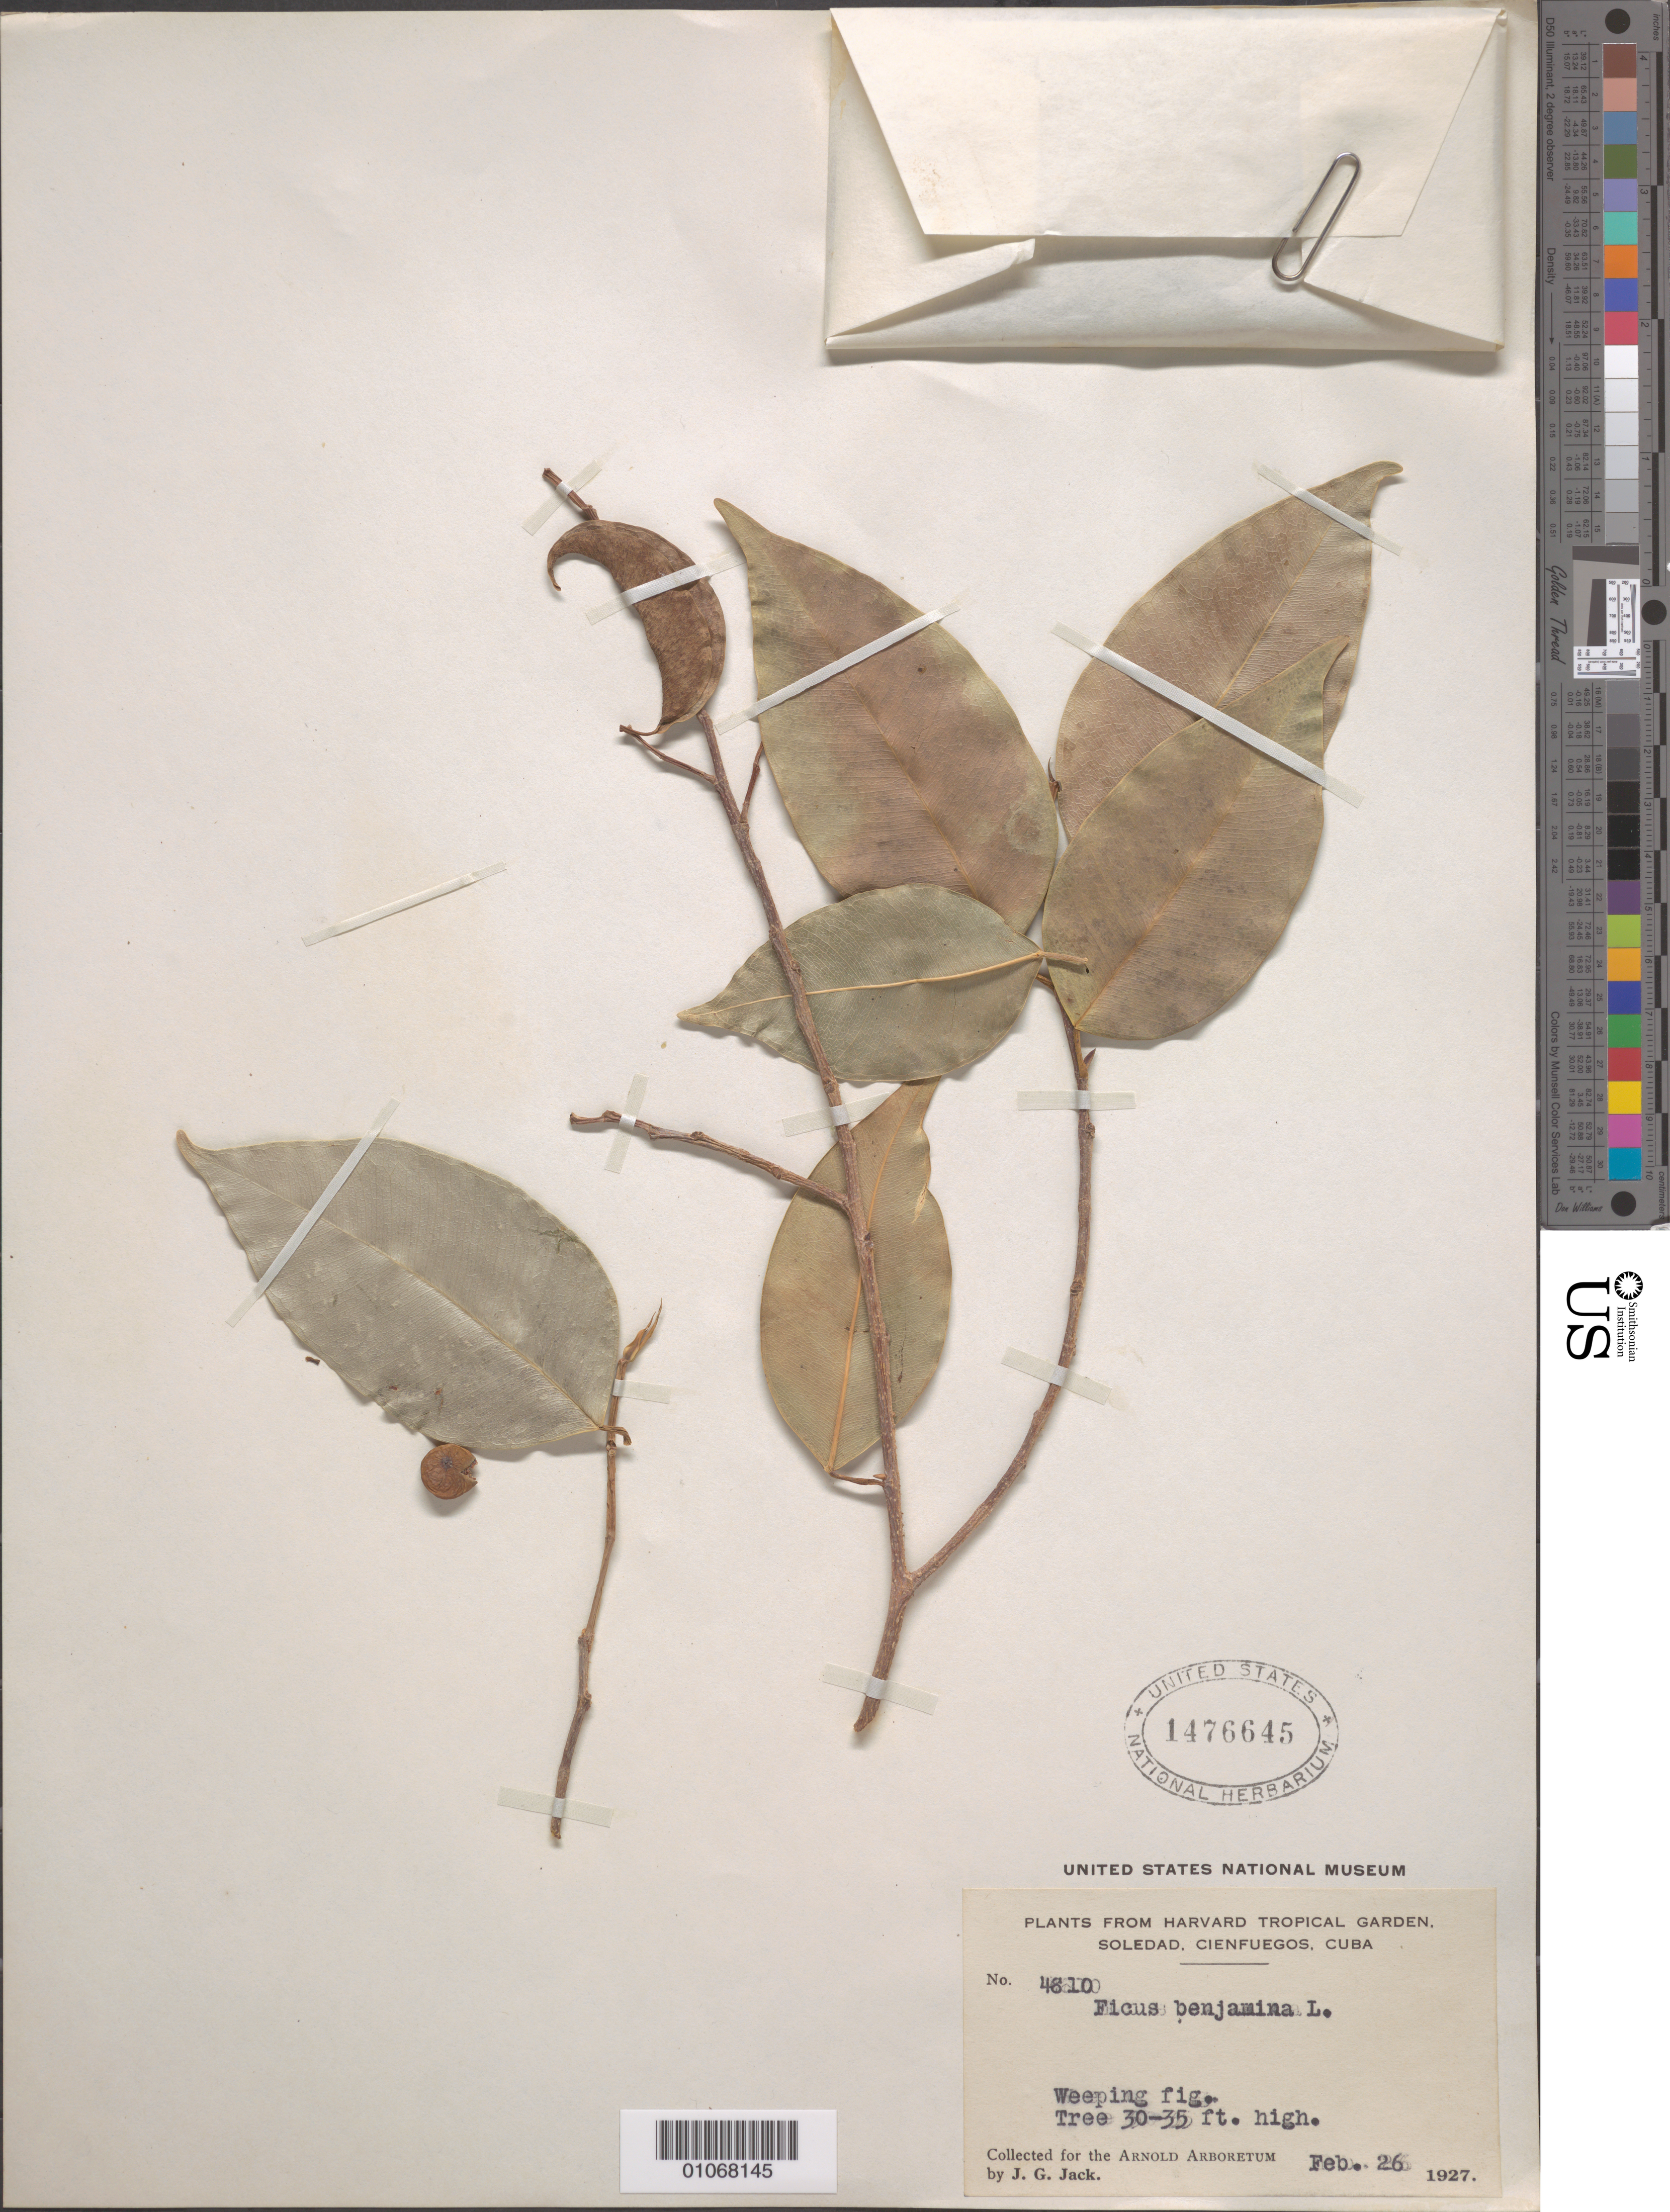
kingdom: Plantae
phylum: Tracheophyta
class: Magnoliopsida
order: Rosales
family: Moraceae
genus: Ficus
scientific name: Ficus benjamina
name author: L.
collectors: J. G. Jack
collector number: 4610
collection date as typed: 26 Feb 1927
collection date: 1927-02-26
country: Cuba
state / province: Cienfuegos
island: Cuba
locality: Soledad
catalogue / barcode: US 1476645